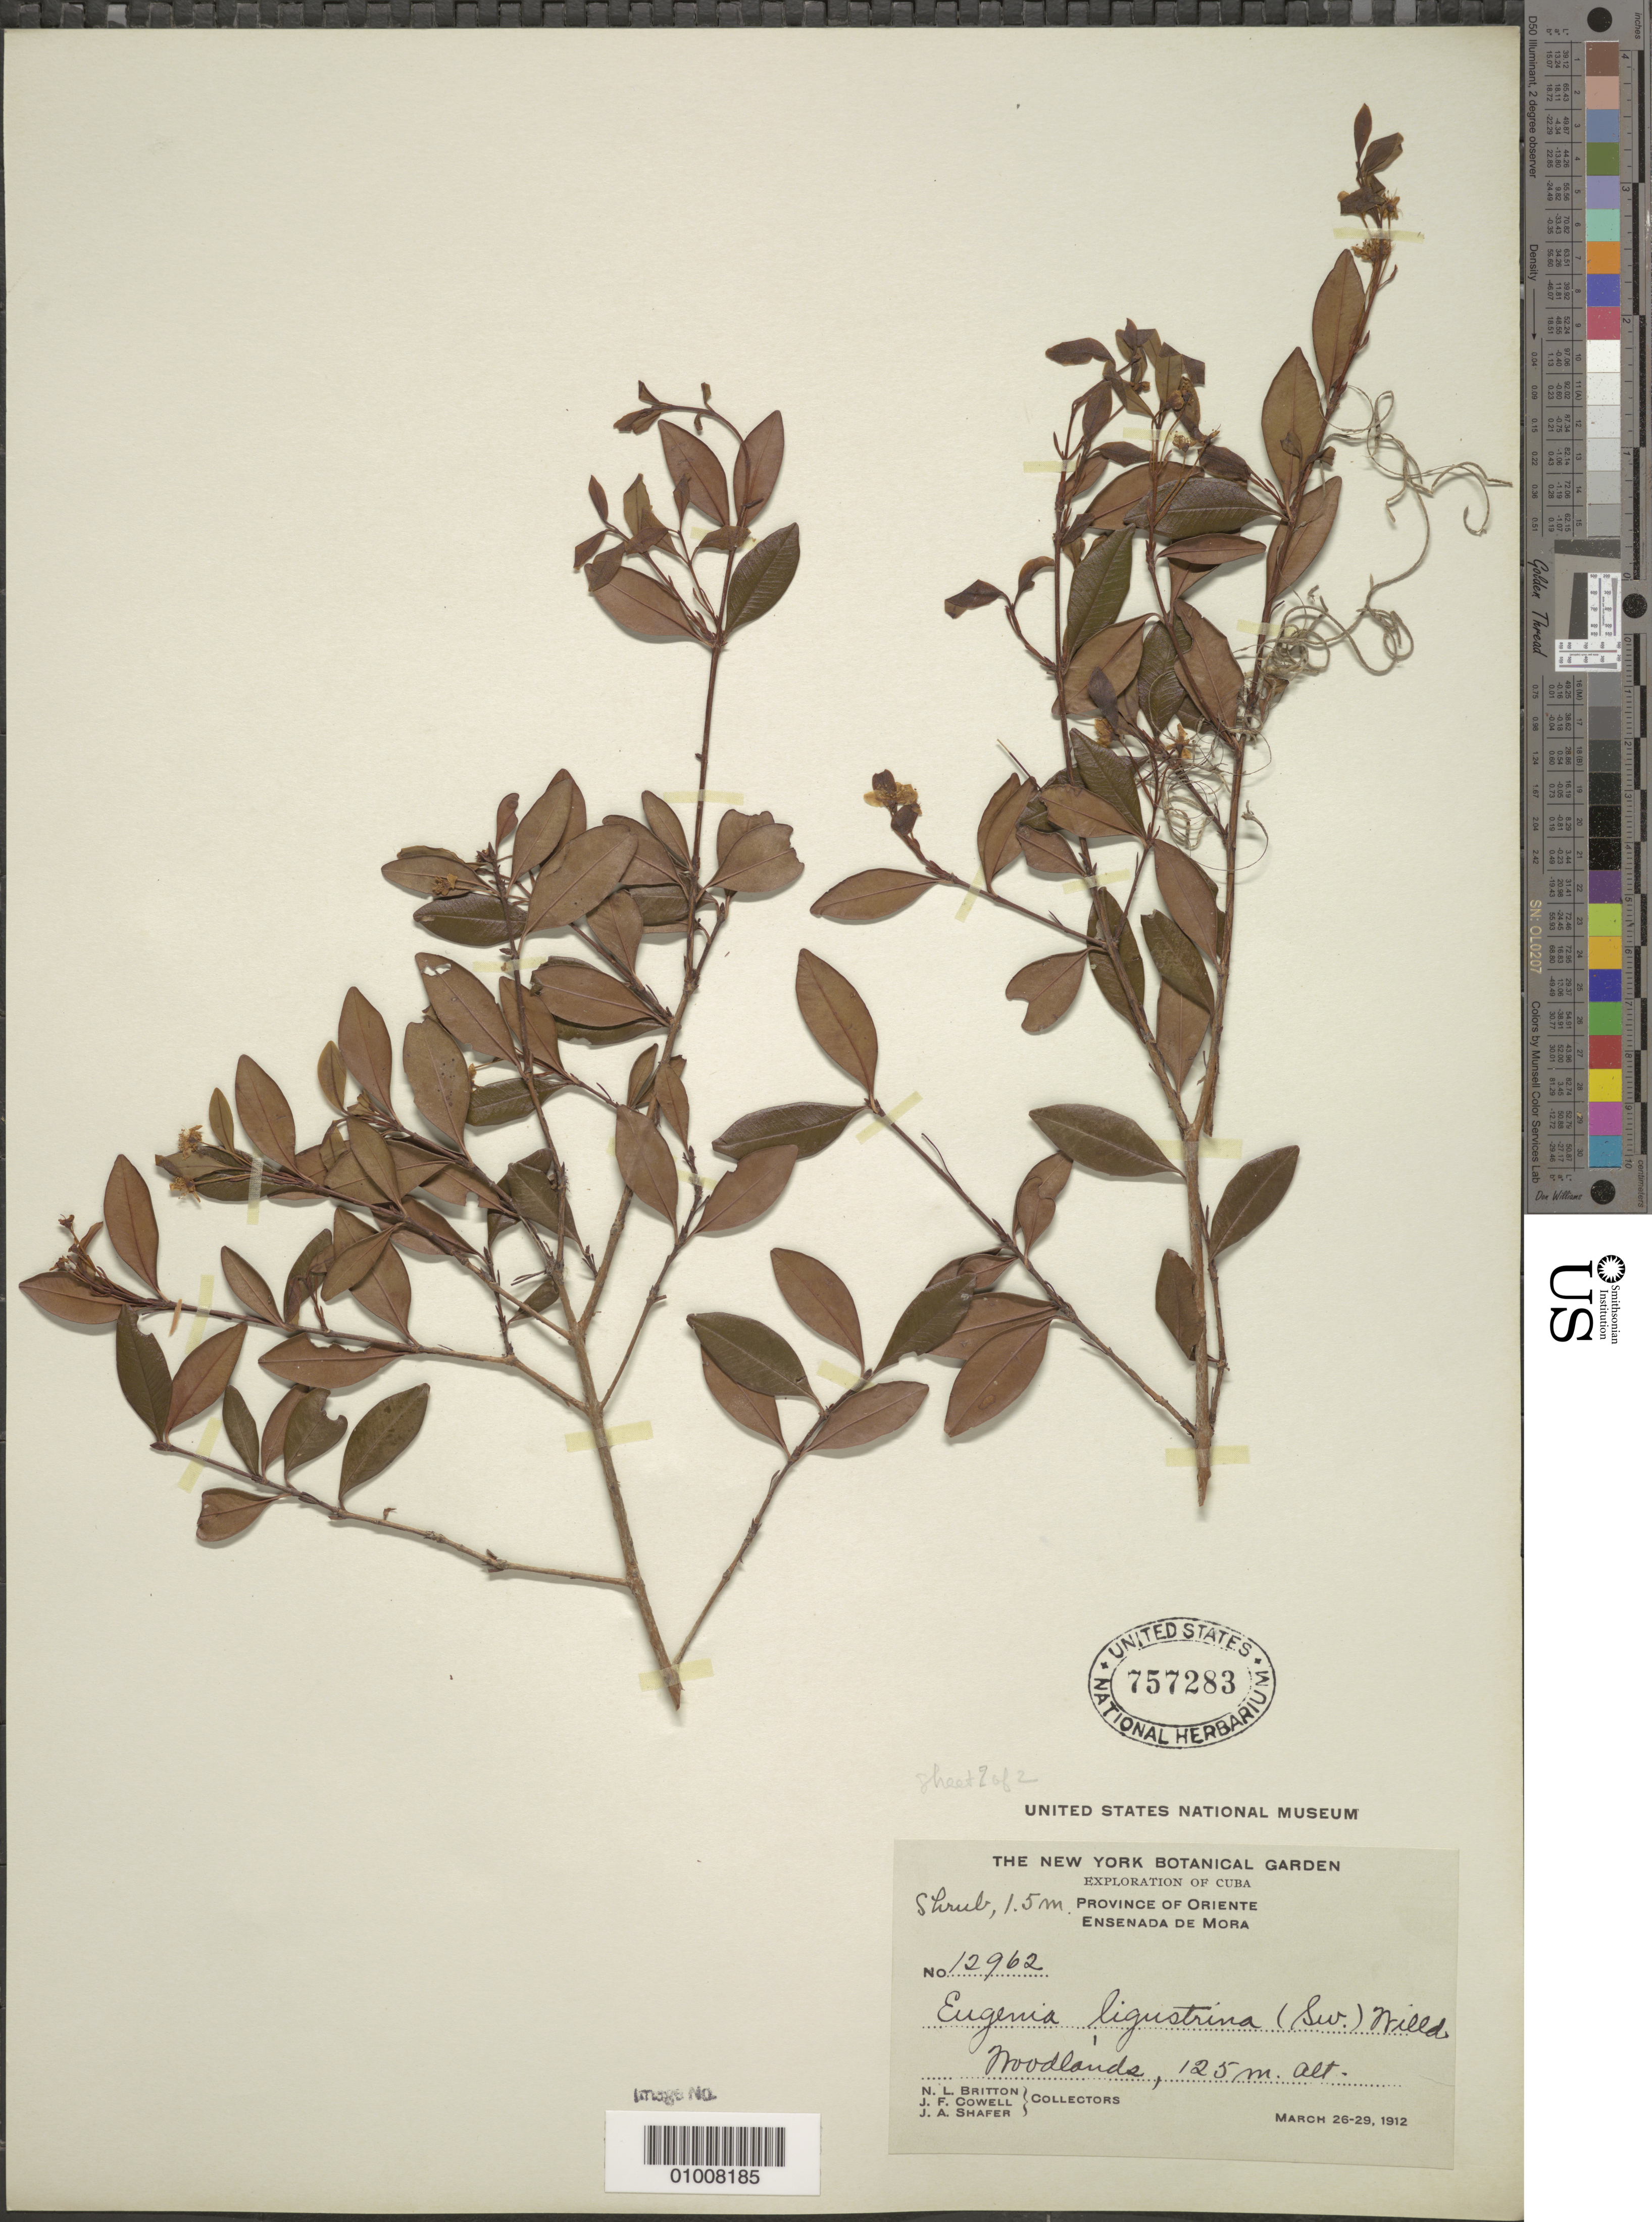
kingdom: Plantae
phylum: Tracheophyta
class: Magnoliopsida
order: Myrtales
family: Myrtaceae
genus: Eugenia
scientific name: Eugenia ligustrina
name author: (Sw.) Willd.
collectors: N. Britton, J. F. Cowell & J. A. Shafer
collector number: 12962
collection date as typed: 26 Mar 1912 to 29 Mar 1912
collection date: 1912-03-26/1912-03-29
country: Cuba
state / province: Oriente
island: Cuba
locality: Woodlands Ensenada de Mora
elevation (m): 125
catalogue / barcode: US 757283